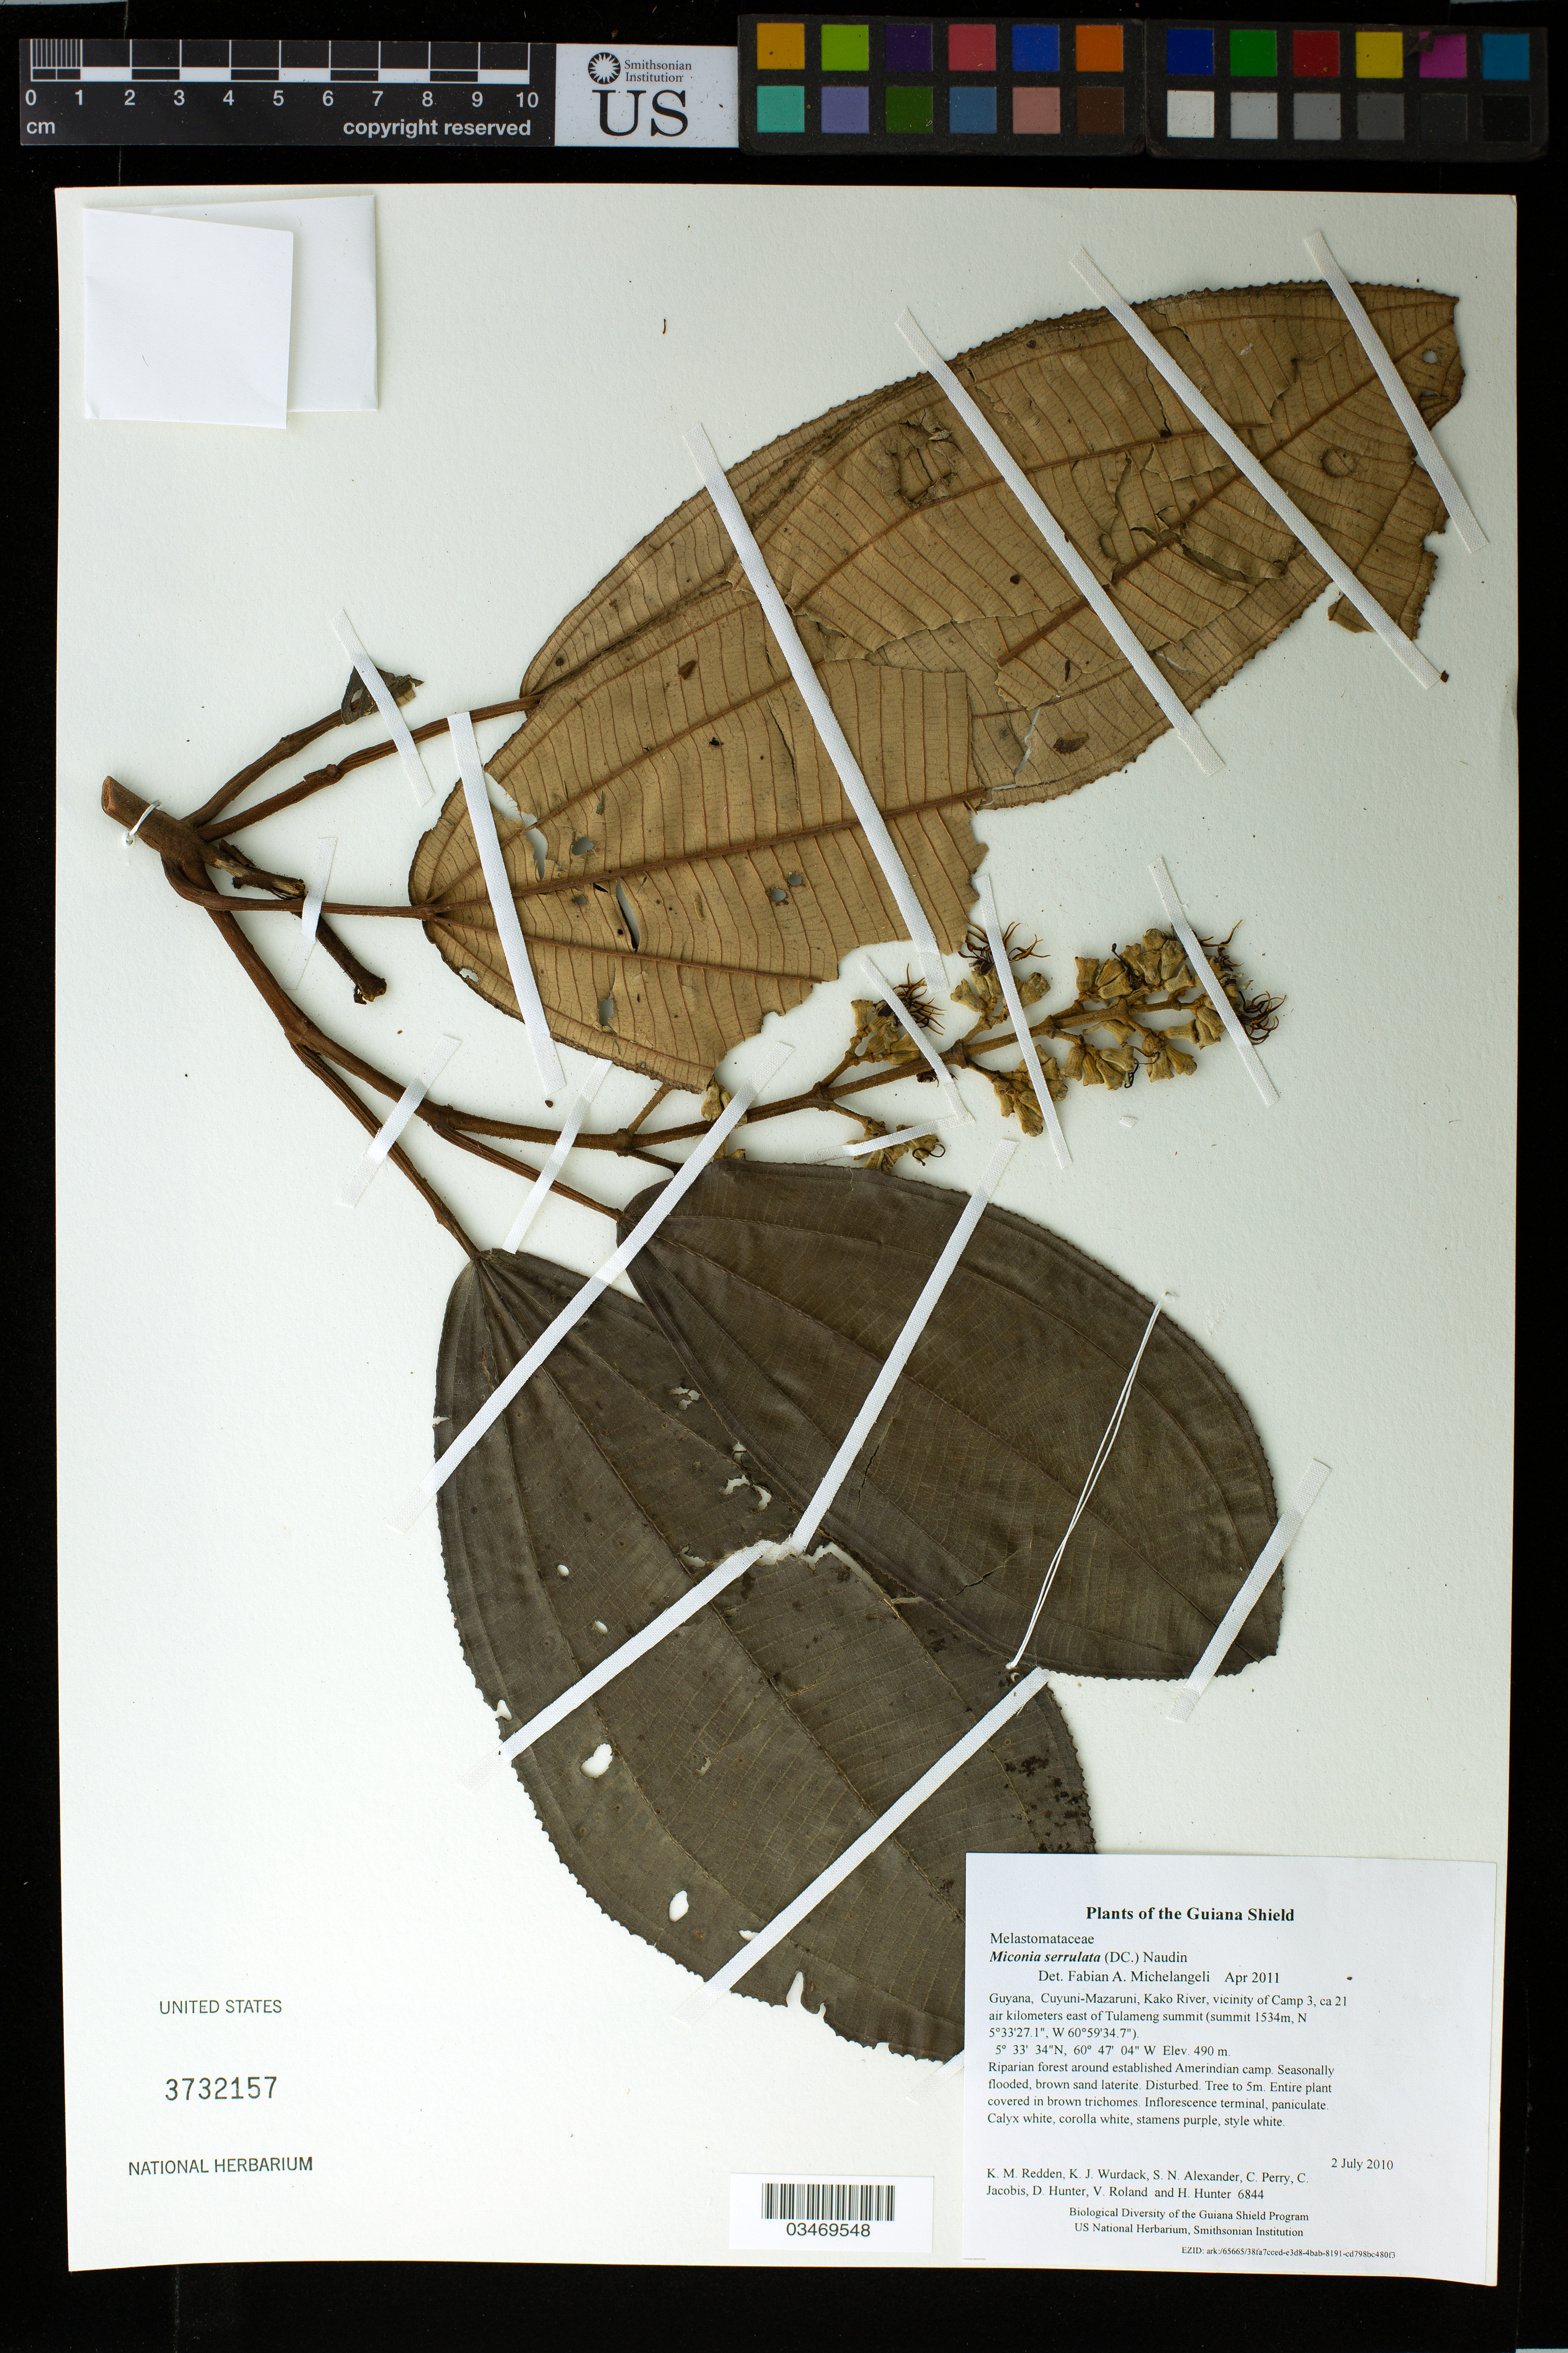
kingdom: Plantae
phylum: Tracheophyta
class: Magnoliopsida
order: Myrtales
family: Melastomataceae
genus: Miconia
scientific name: Miconia serrulata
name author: (DC.) Naudin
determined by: Michelangeli, F. A.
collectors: K. M. Redden, K. Wurdack, S. N. Alexander, C. Perry, C. Jacobis, D. Hunter, V. Roland & H. Hunter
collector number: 6844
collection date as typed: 2 July 2010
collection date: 2010-07-02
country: Guyana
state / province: Cuyuni-Mazaruni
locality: Kako River, vicinity of Camp 3, ca 21 air kilometers east of Tulameng summit (summit 1534m, N 5°33'27.1", W 60°59'34.7")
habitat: Riparian forest around established Amerindian camp. Seasonally flooded, brown sand laterite. Disturbed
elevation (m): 490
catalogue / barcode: US 3732157